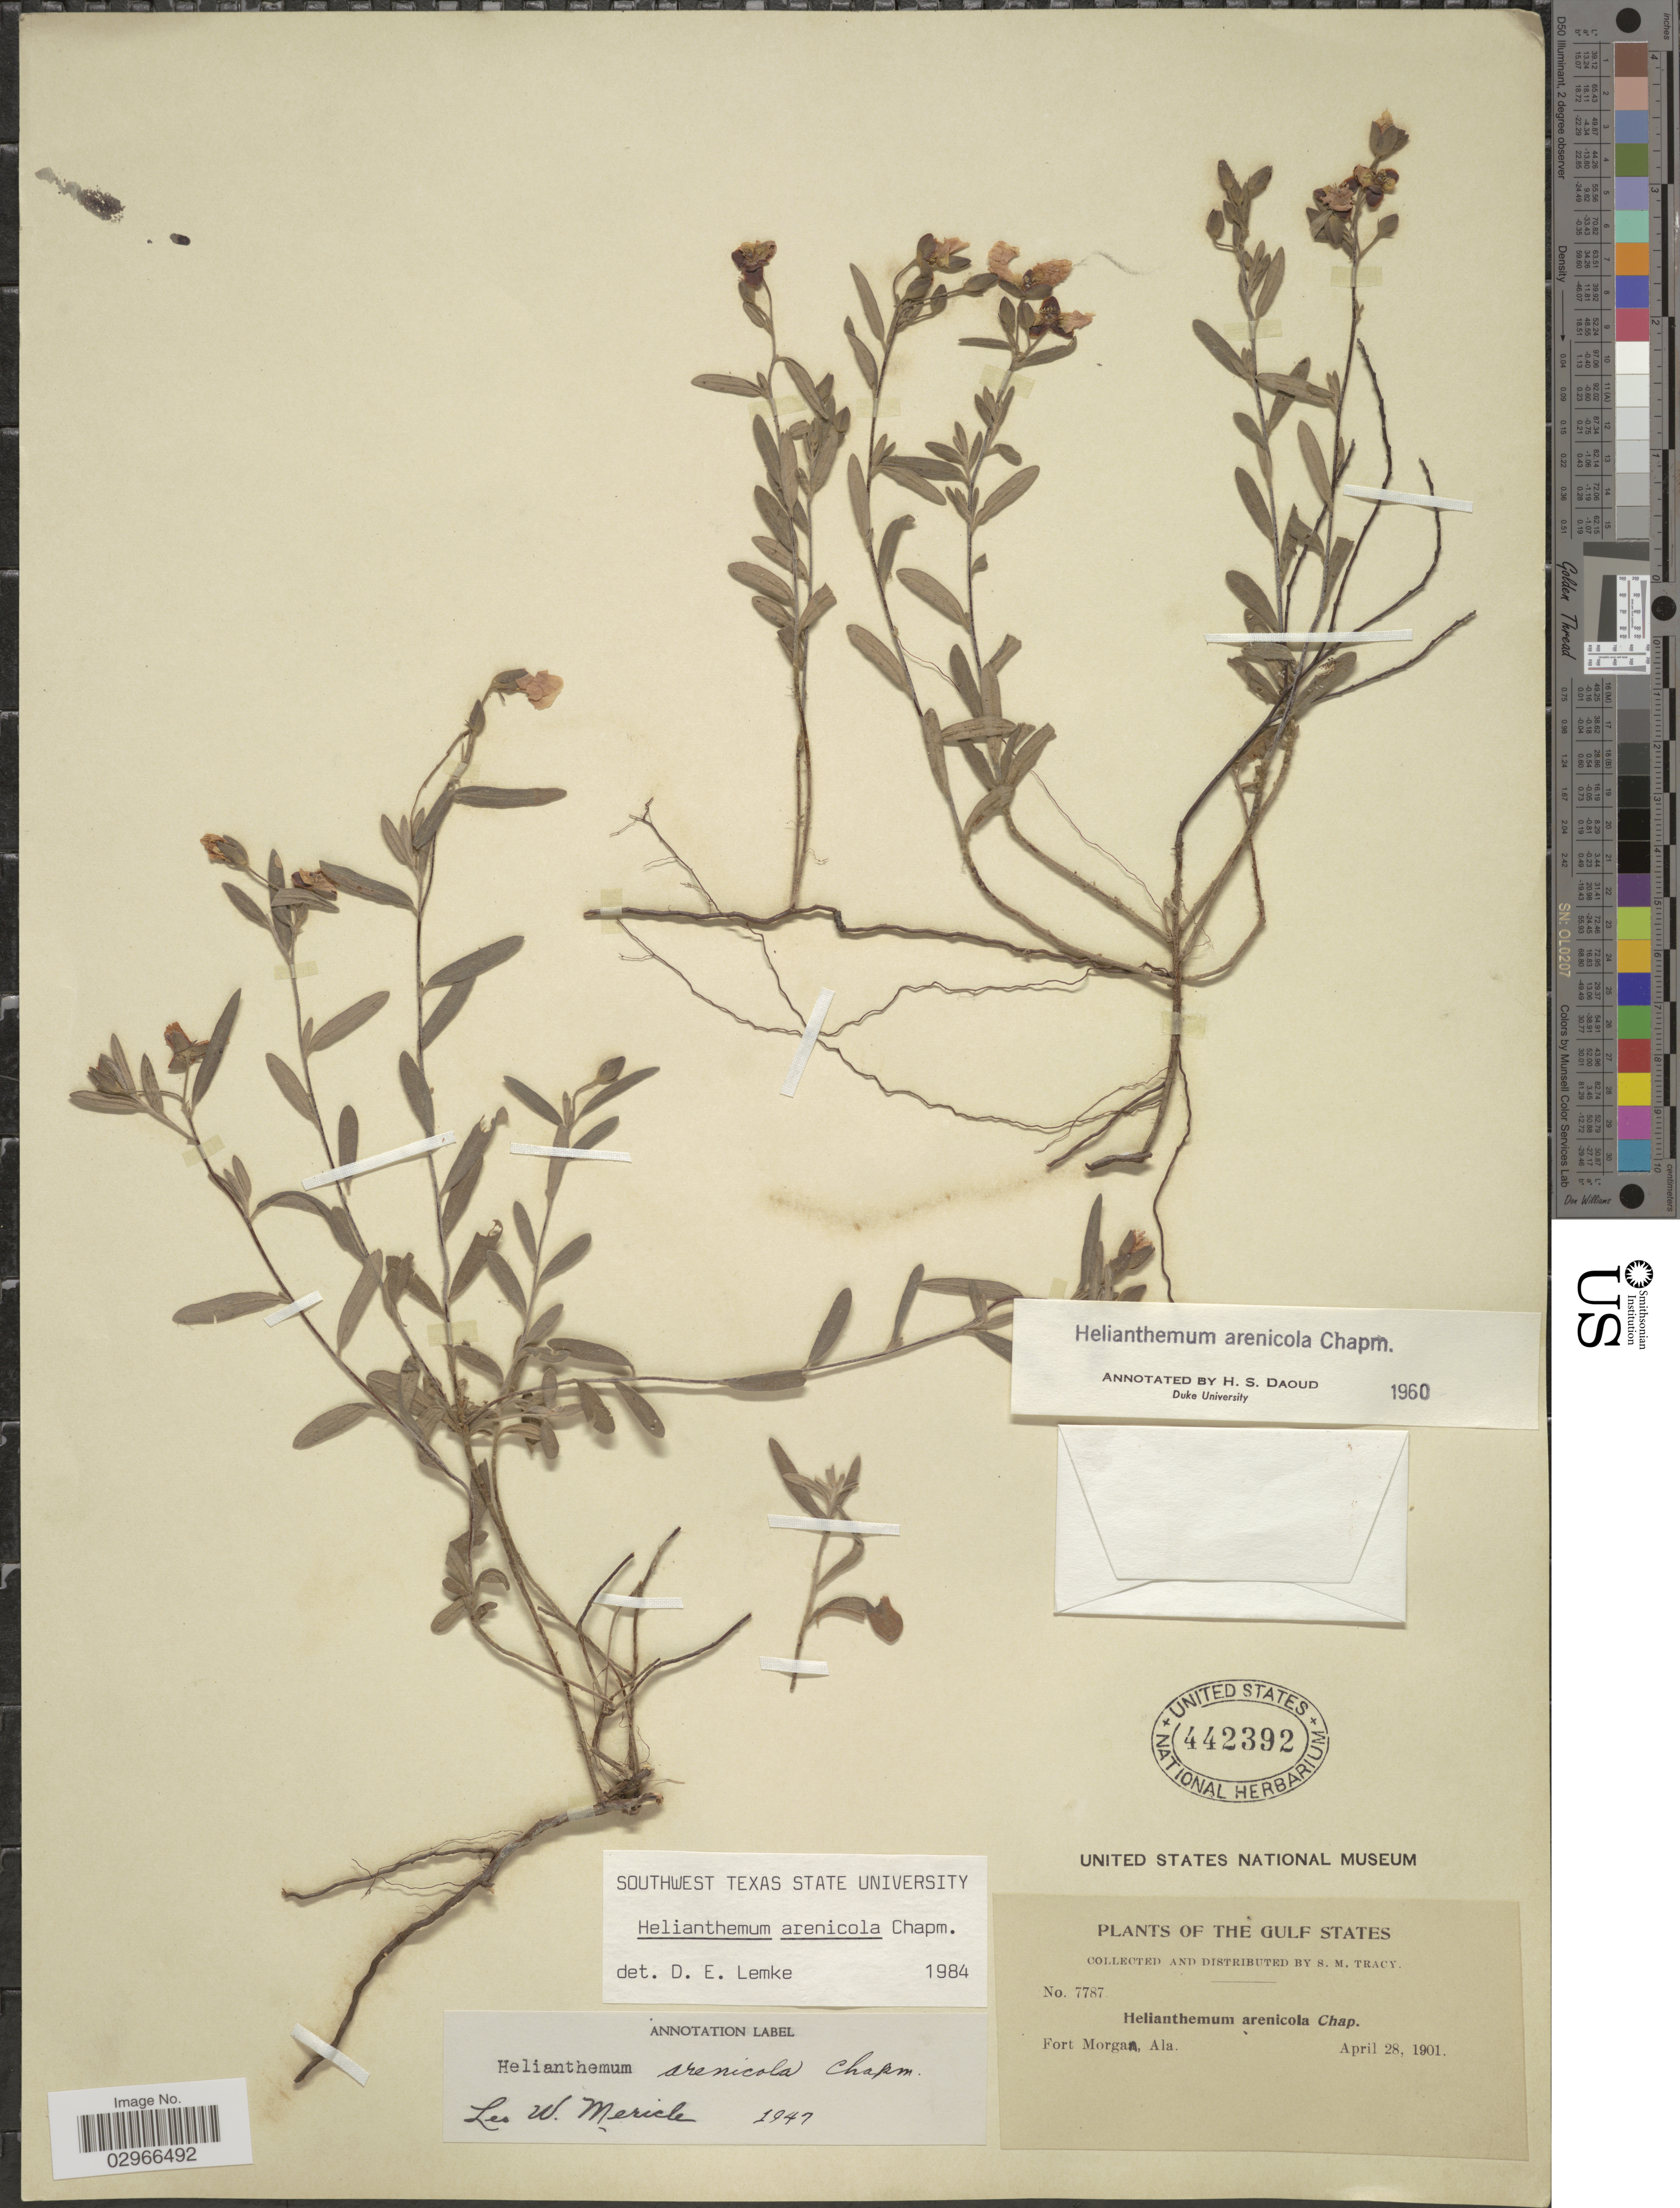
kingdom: Plantae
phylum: Tracheophyta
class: Magnoliopsida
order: Malvales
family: Cistaceae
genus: Helianthemum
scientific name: Helianthemum arenicola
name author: Chapm.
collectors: S. M. Tracy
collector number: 7787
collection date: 1901-04-28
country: United States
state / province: Alabama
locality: The Gulf States. Fort Morgan, Ala.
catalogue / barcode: US 442392